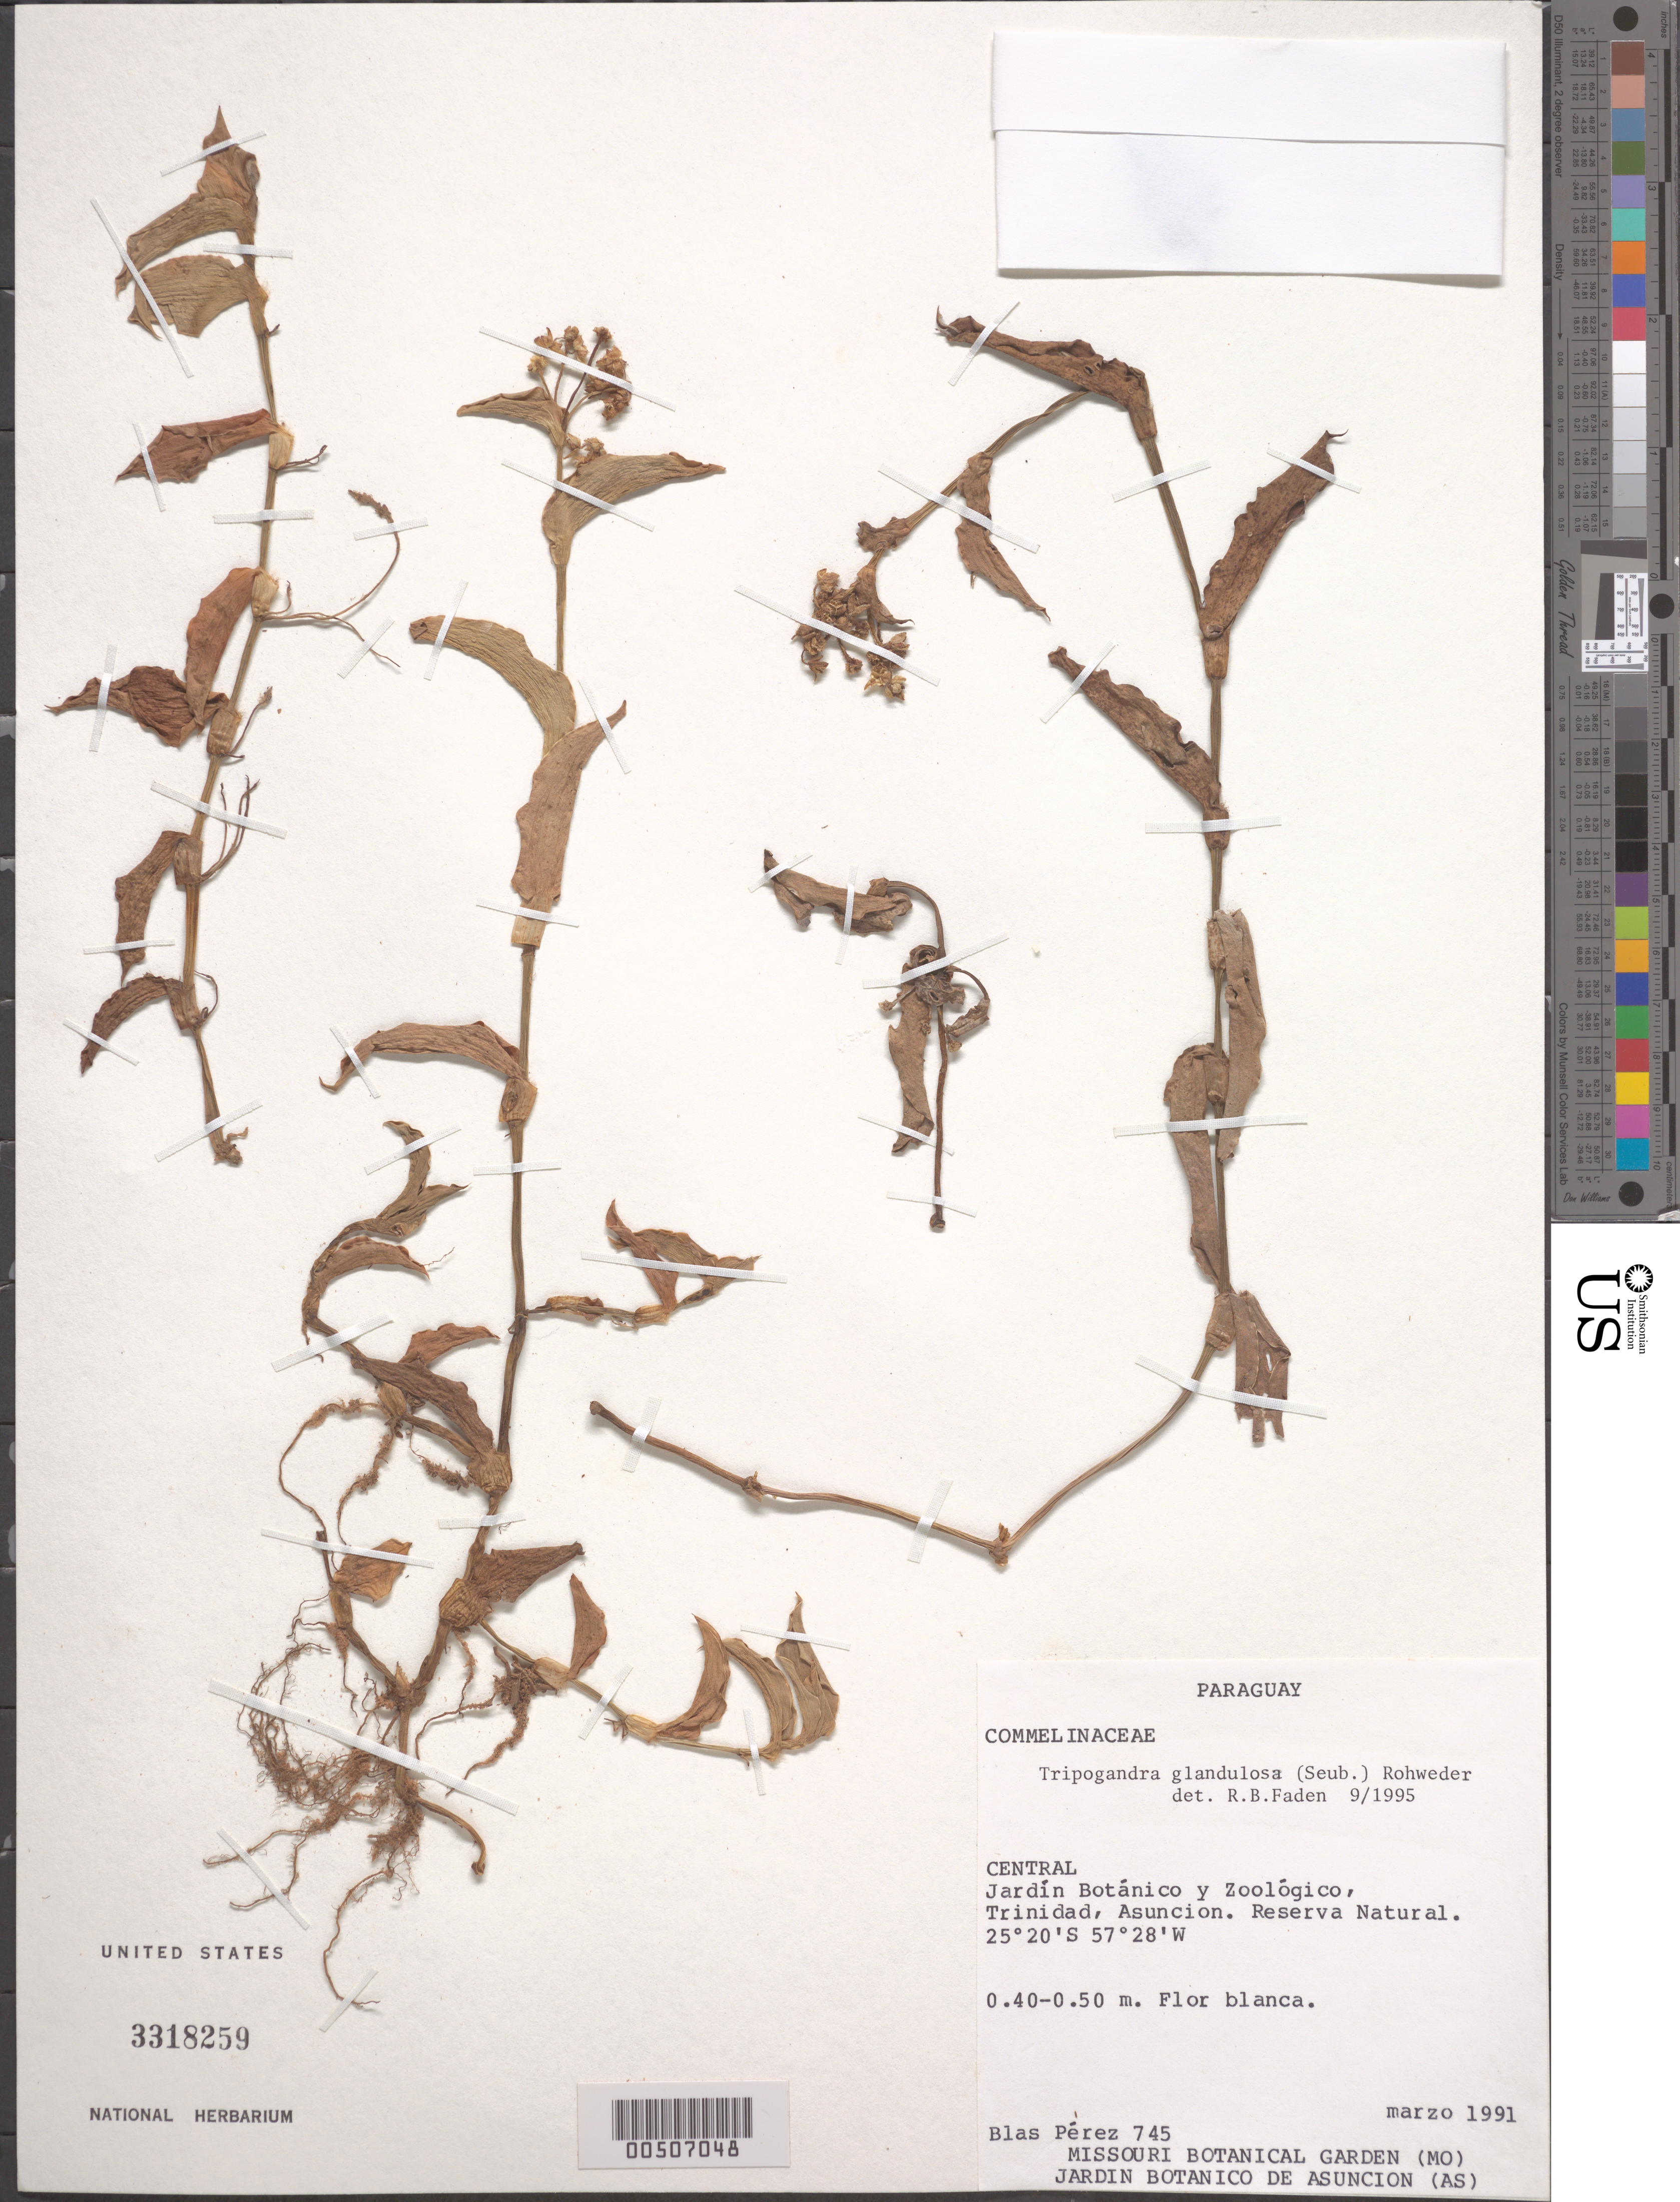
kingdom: Plantae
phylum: Tracheophyta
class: Liliopsida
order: Commelinales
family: Commelinaceae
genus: Tripogandra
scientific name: Tripogandra glandulosa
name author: (Seub.) Rohweder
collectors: B. Pérez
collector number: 745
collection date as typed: Mar 1991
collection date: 1991-03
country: Paraguay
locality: Trinidad, asuncion, natural reserve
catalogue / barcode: US 3318559